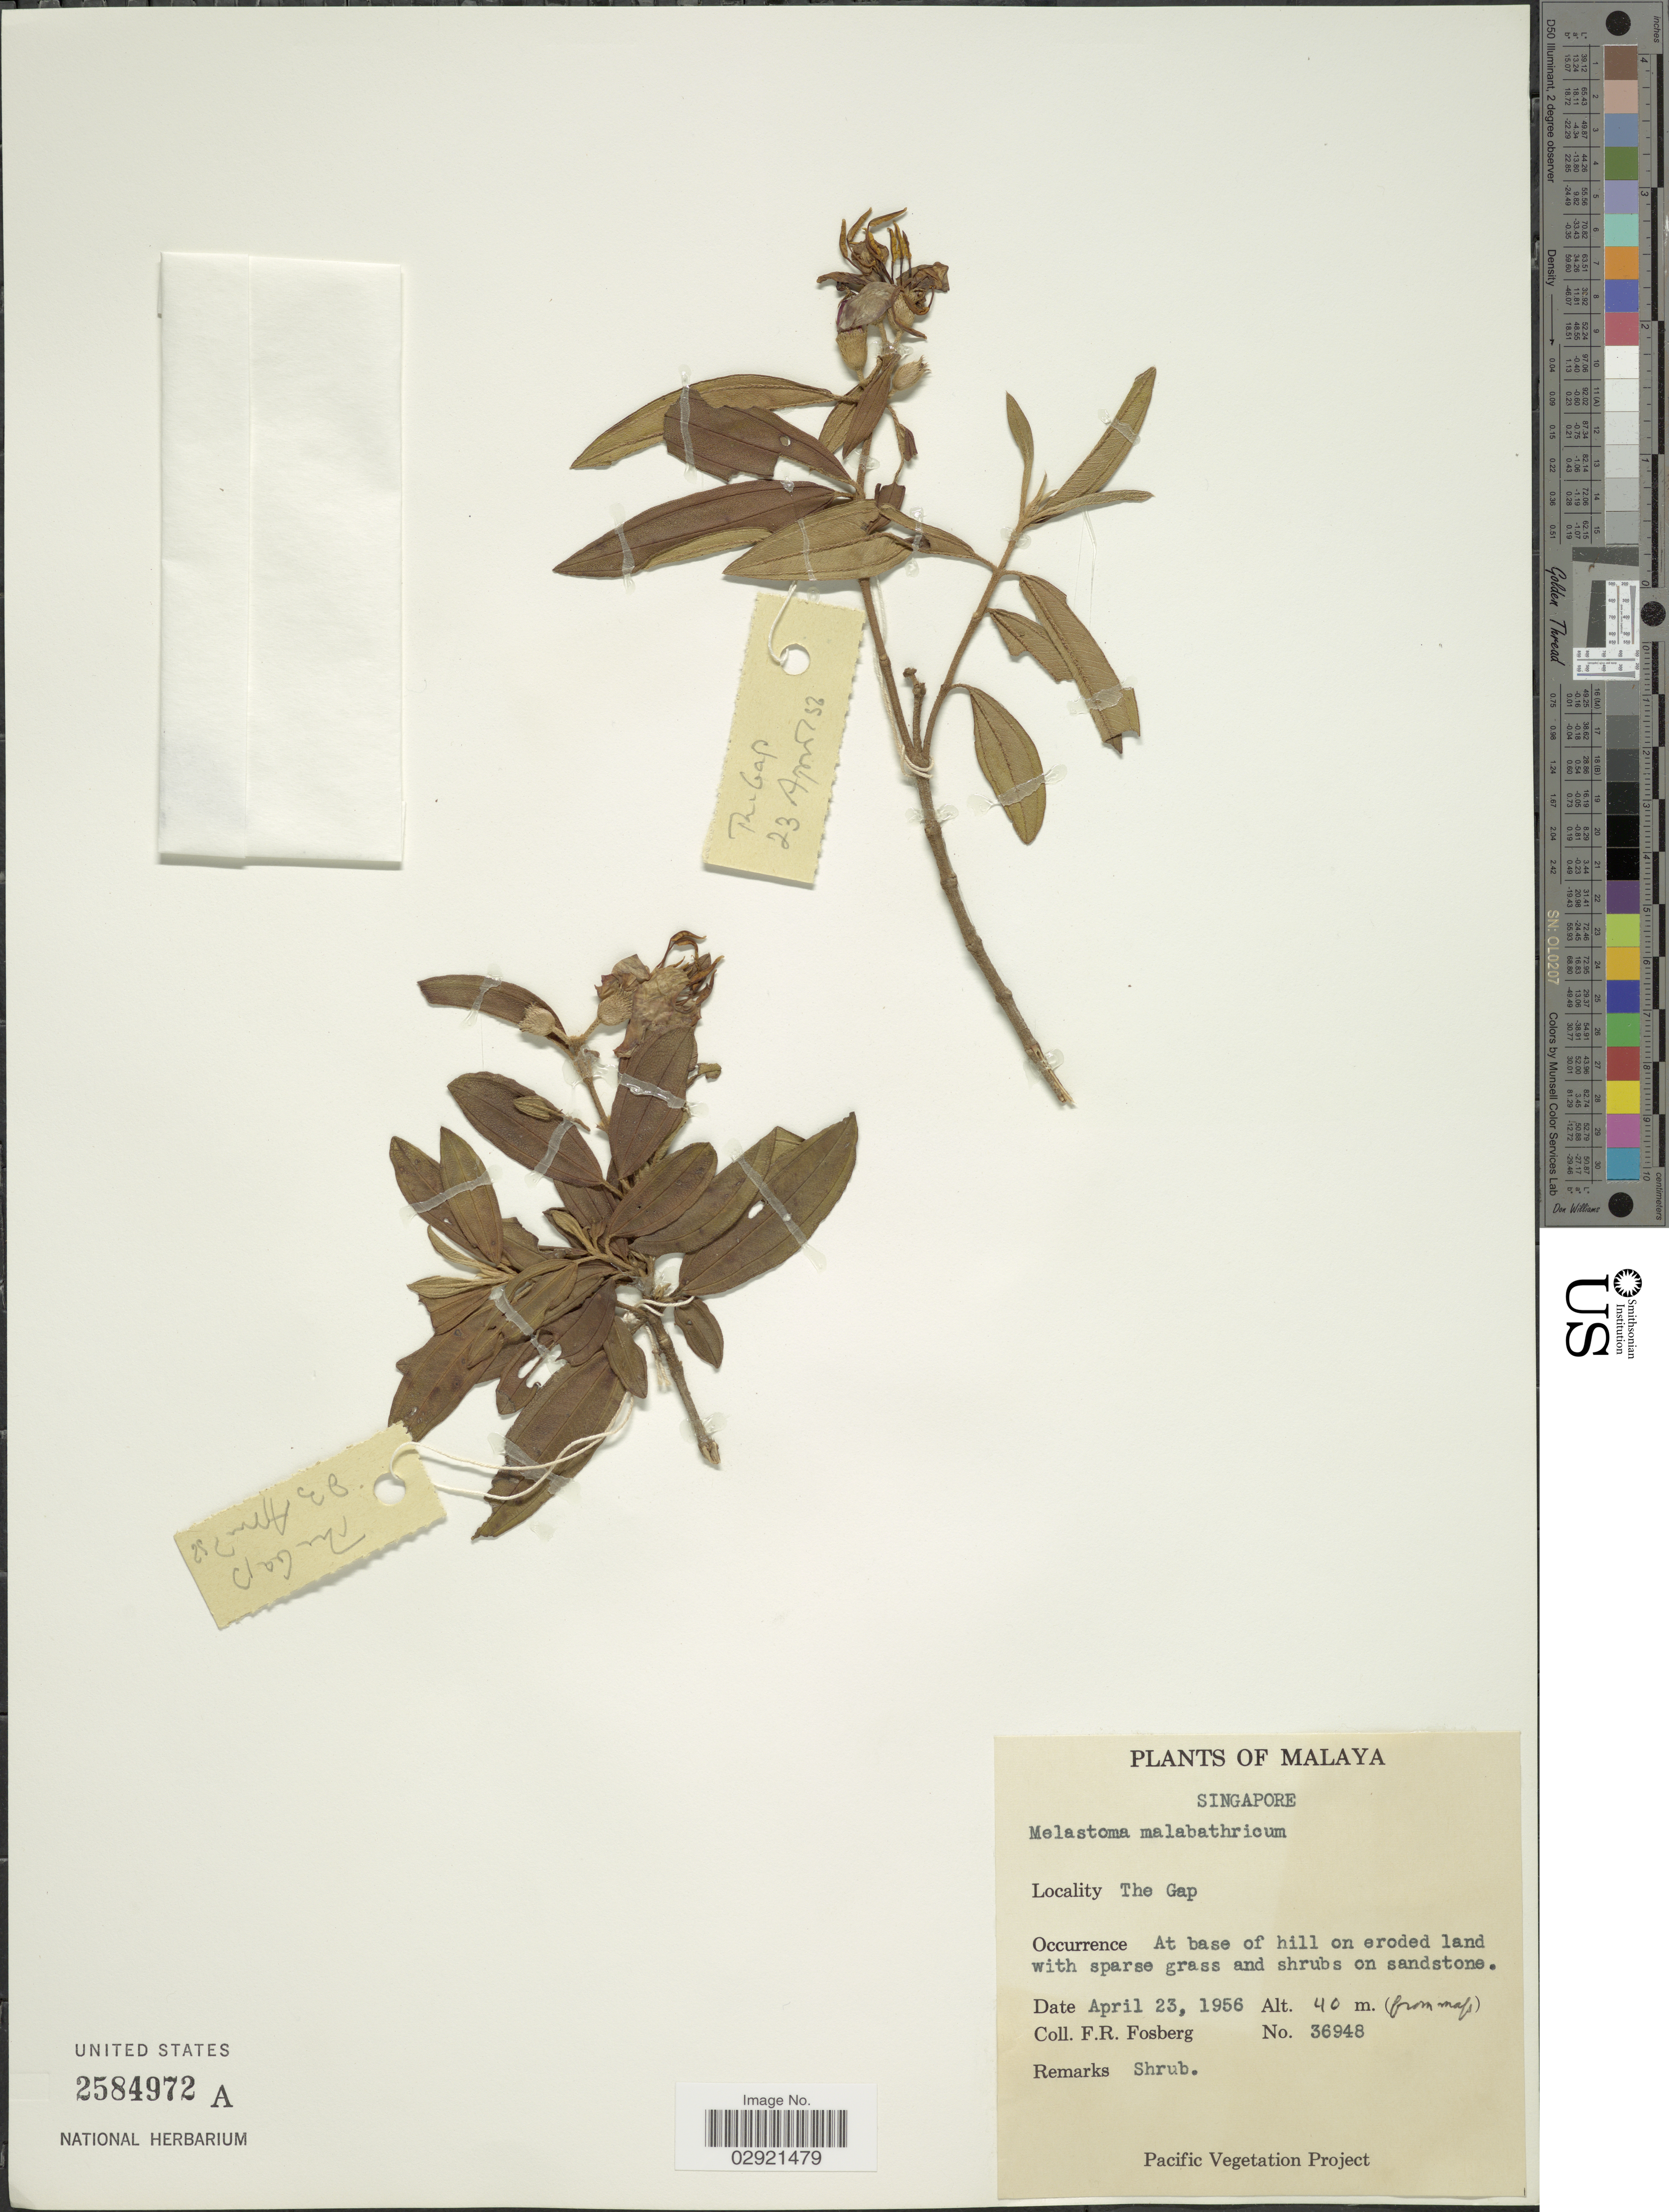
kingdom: Plantae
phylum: Tracheophyta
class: Magnoliopsida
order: Myrtales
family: Melastomataceae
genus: Melastoma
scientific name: Melastoma malabathricum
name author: L.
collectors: F. R. Fosberg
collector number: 36948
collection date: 1956-04-23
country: Singapore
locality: Malaya. Singapore. The Gap.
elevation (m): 40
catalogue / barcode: US 2584972A